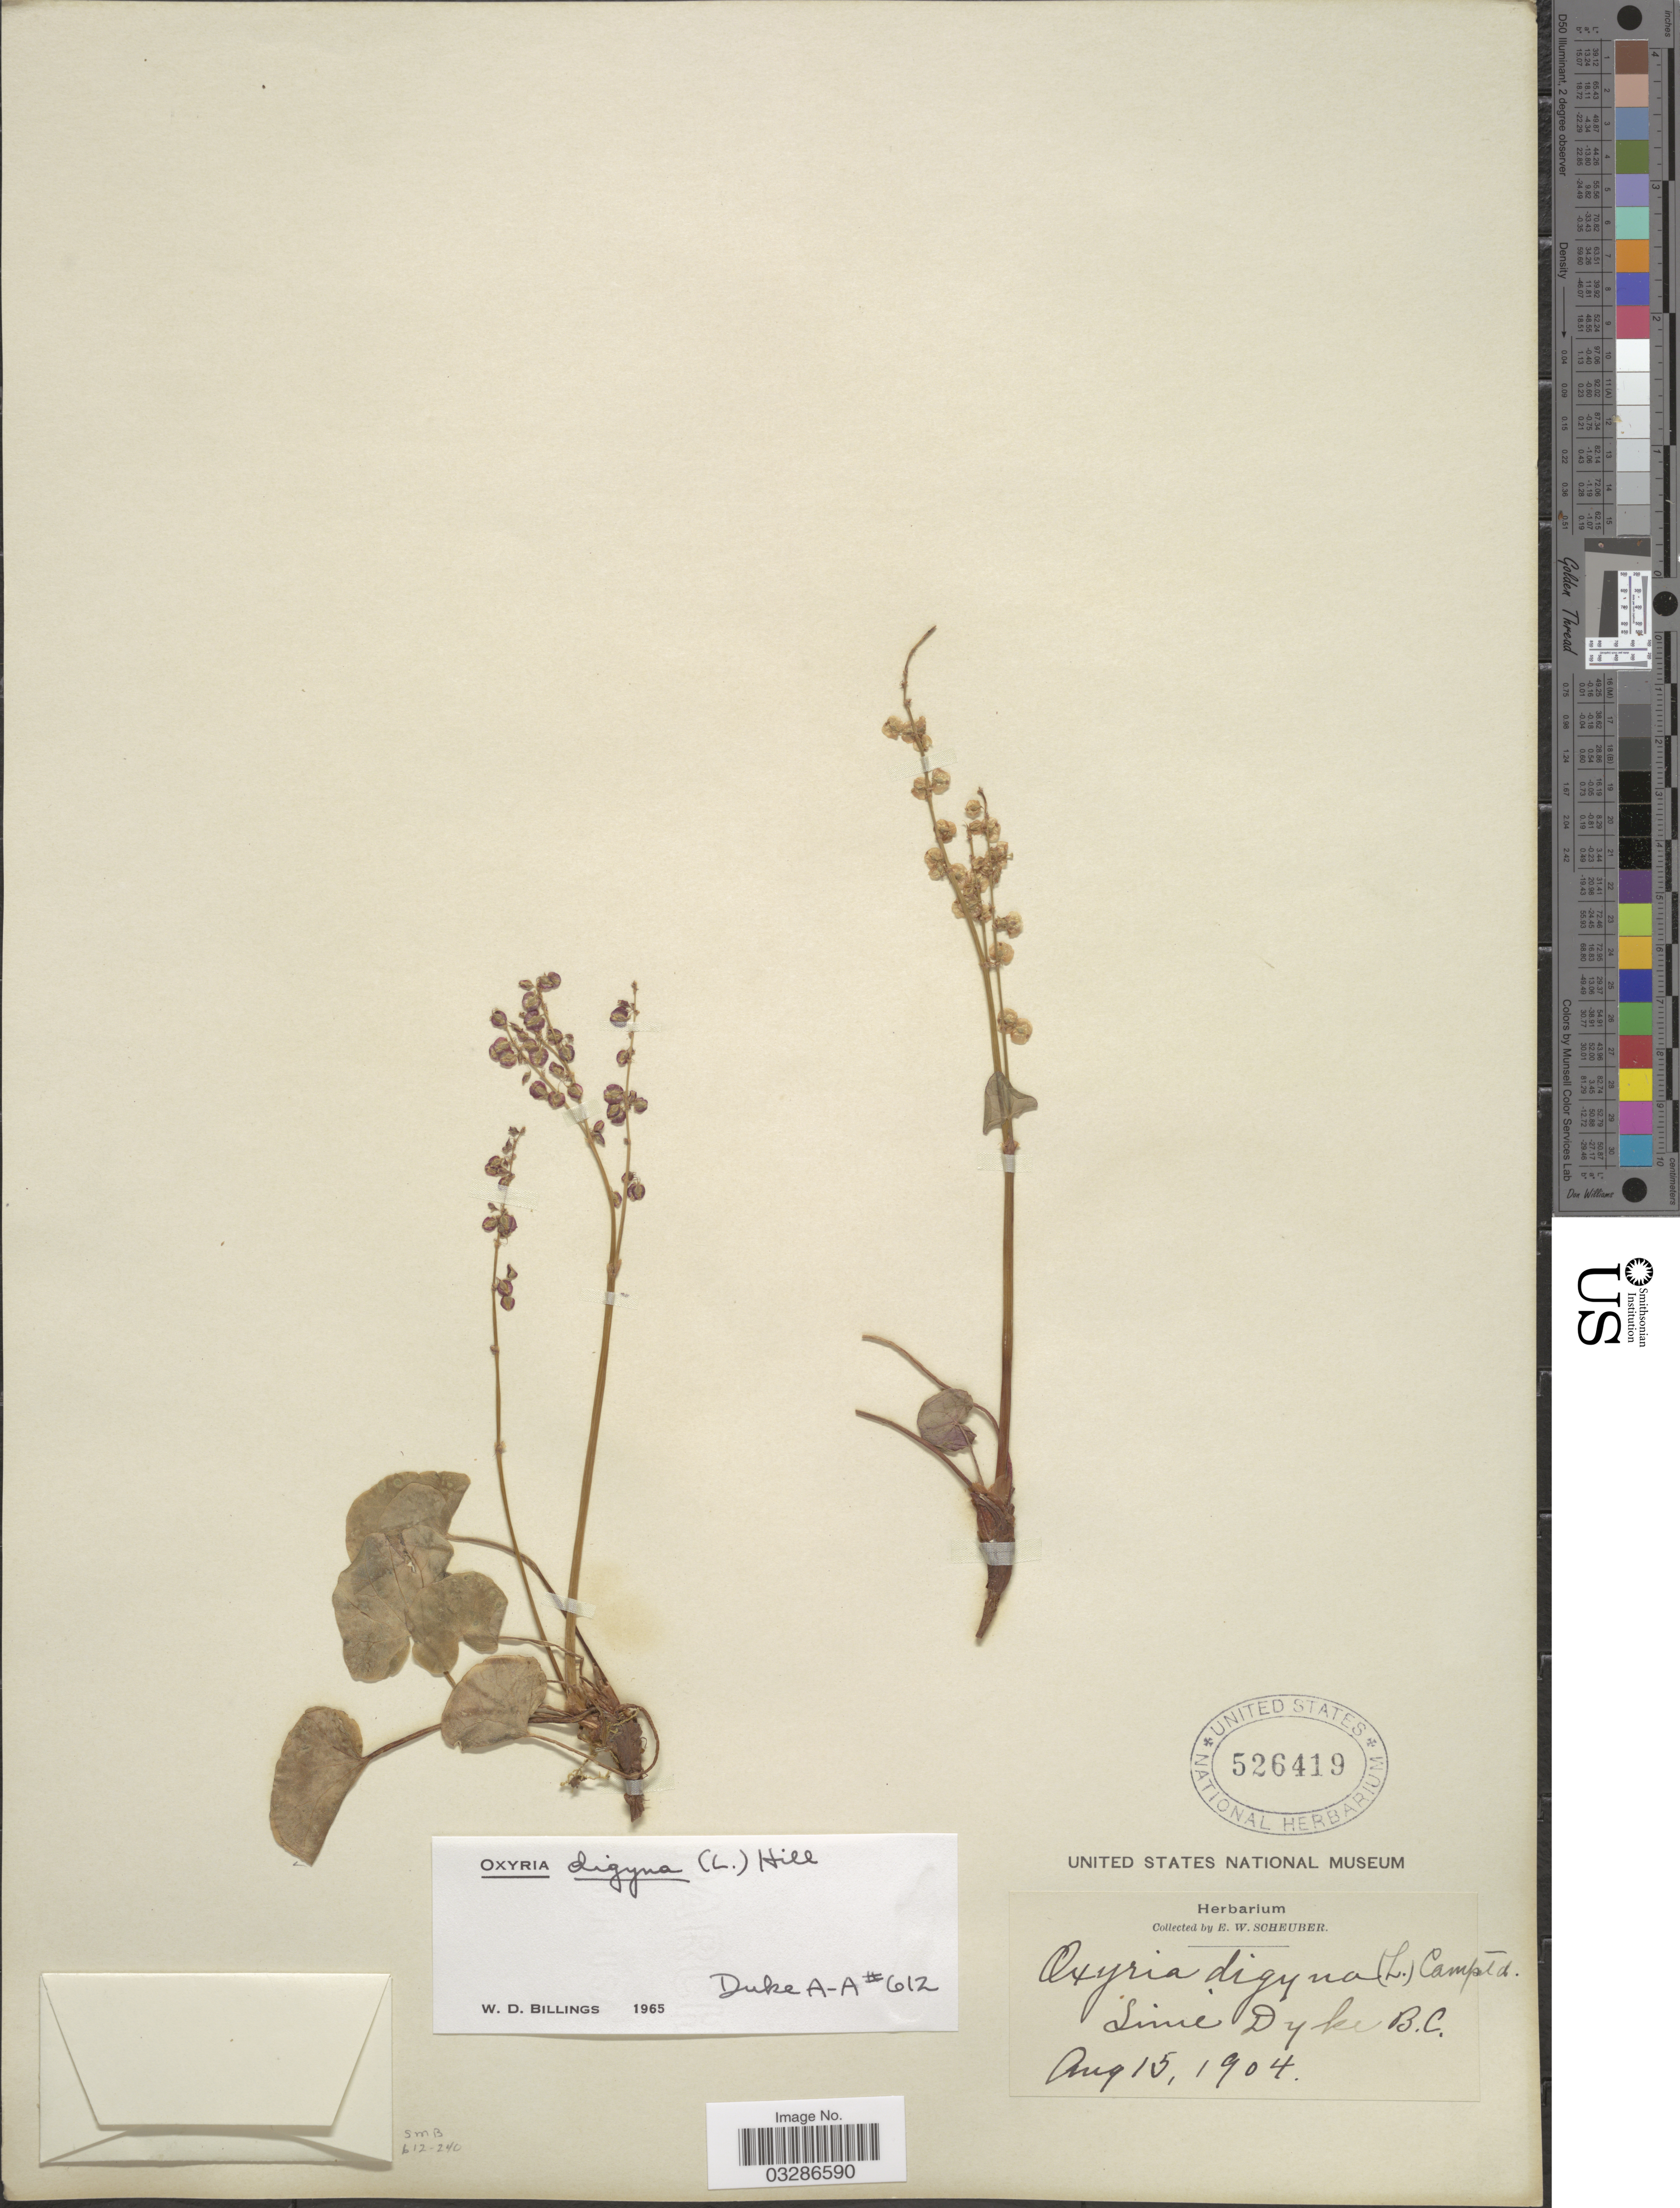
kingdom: Plantae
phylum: Tracheophyta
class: Magnoliopsida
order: Caryophyllales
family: Polygonaceae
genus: Oxyria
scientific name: Oxyria digyna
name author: (L.) Hill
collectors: E. Scheuber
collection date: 1904-08-15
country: Canada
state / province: British Columbia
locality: Lime Dyke.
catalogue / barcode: US 526419